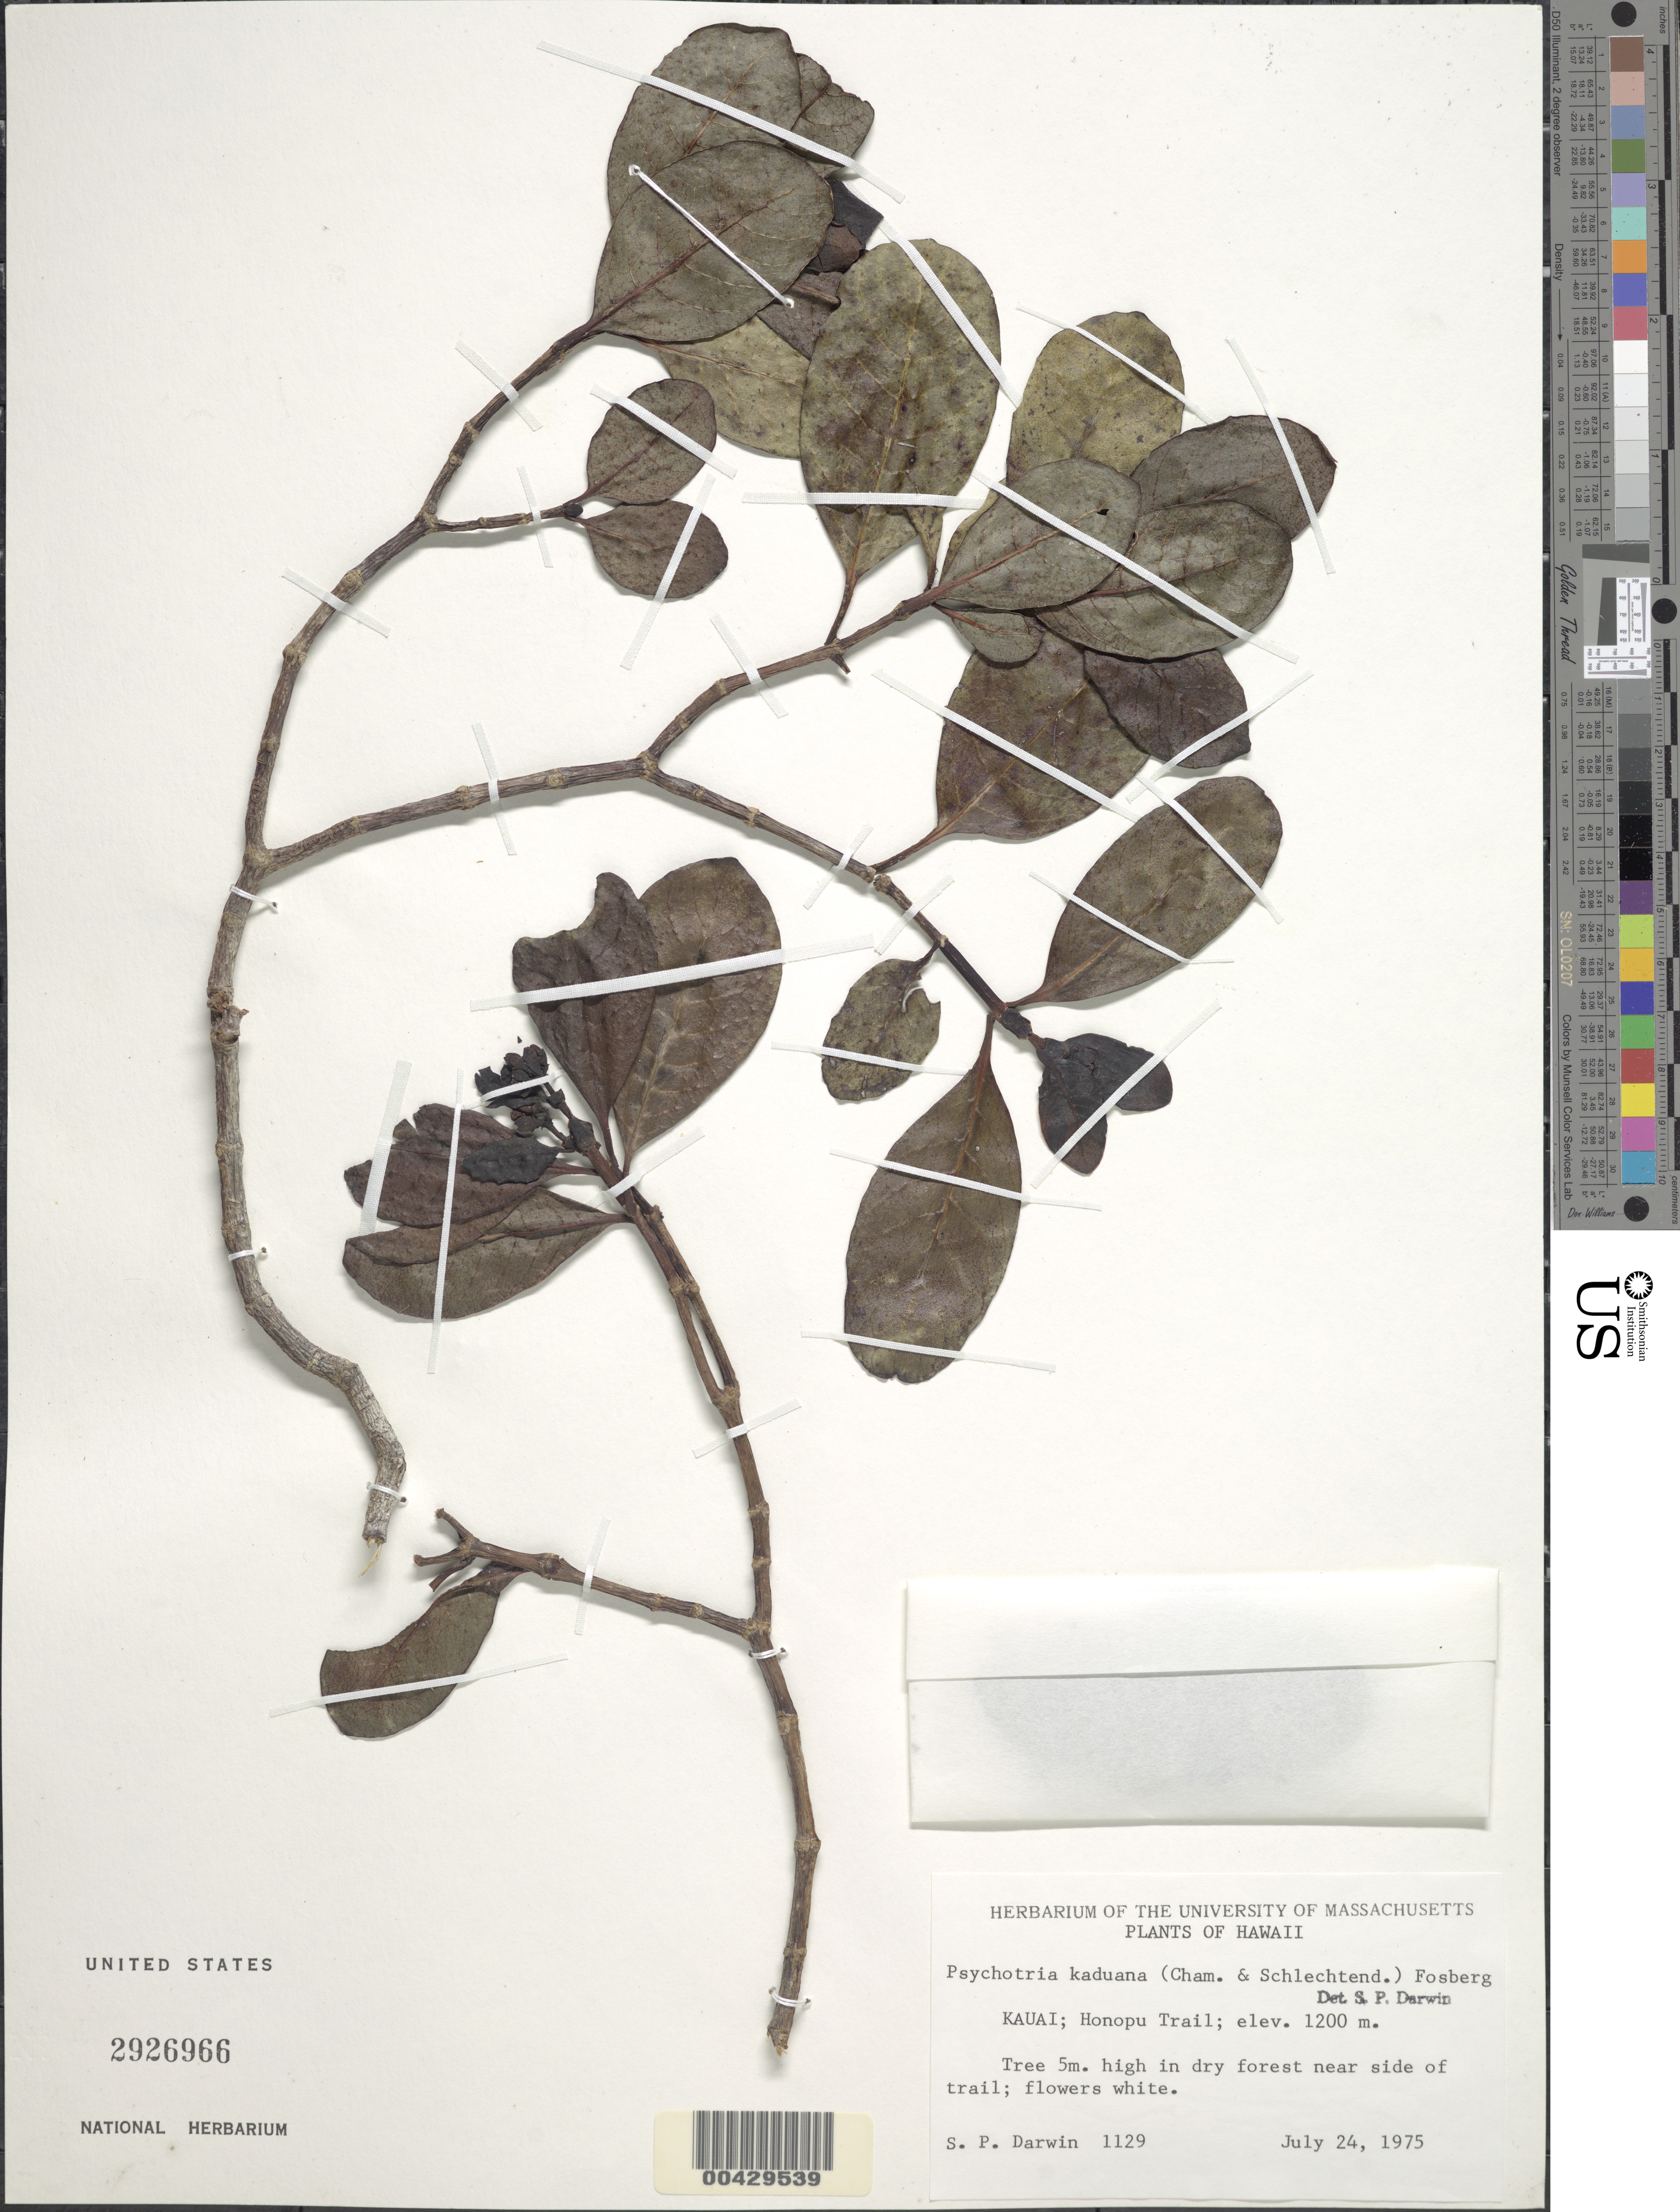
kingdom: Plantae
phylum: Tracheophyta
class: Magnoliopsida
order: Gentianales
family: Rubiaceae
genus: Psychotria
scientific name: Psychotria kaduana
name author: (Cham. & Schltdl.) Fosberg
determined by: Darwin, S. P.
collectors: S. P. Darwin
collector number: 1129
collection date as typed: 24 Jul 1975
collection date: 1975-07-24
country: United States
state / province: Hawaii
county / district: Kauai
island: Kaua'i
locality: Honopu Trail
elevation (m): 1200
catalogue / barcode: US 2926966